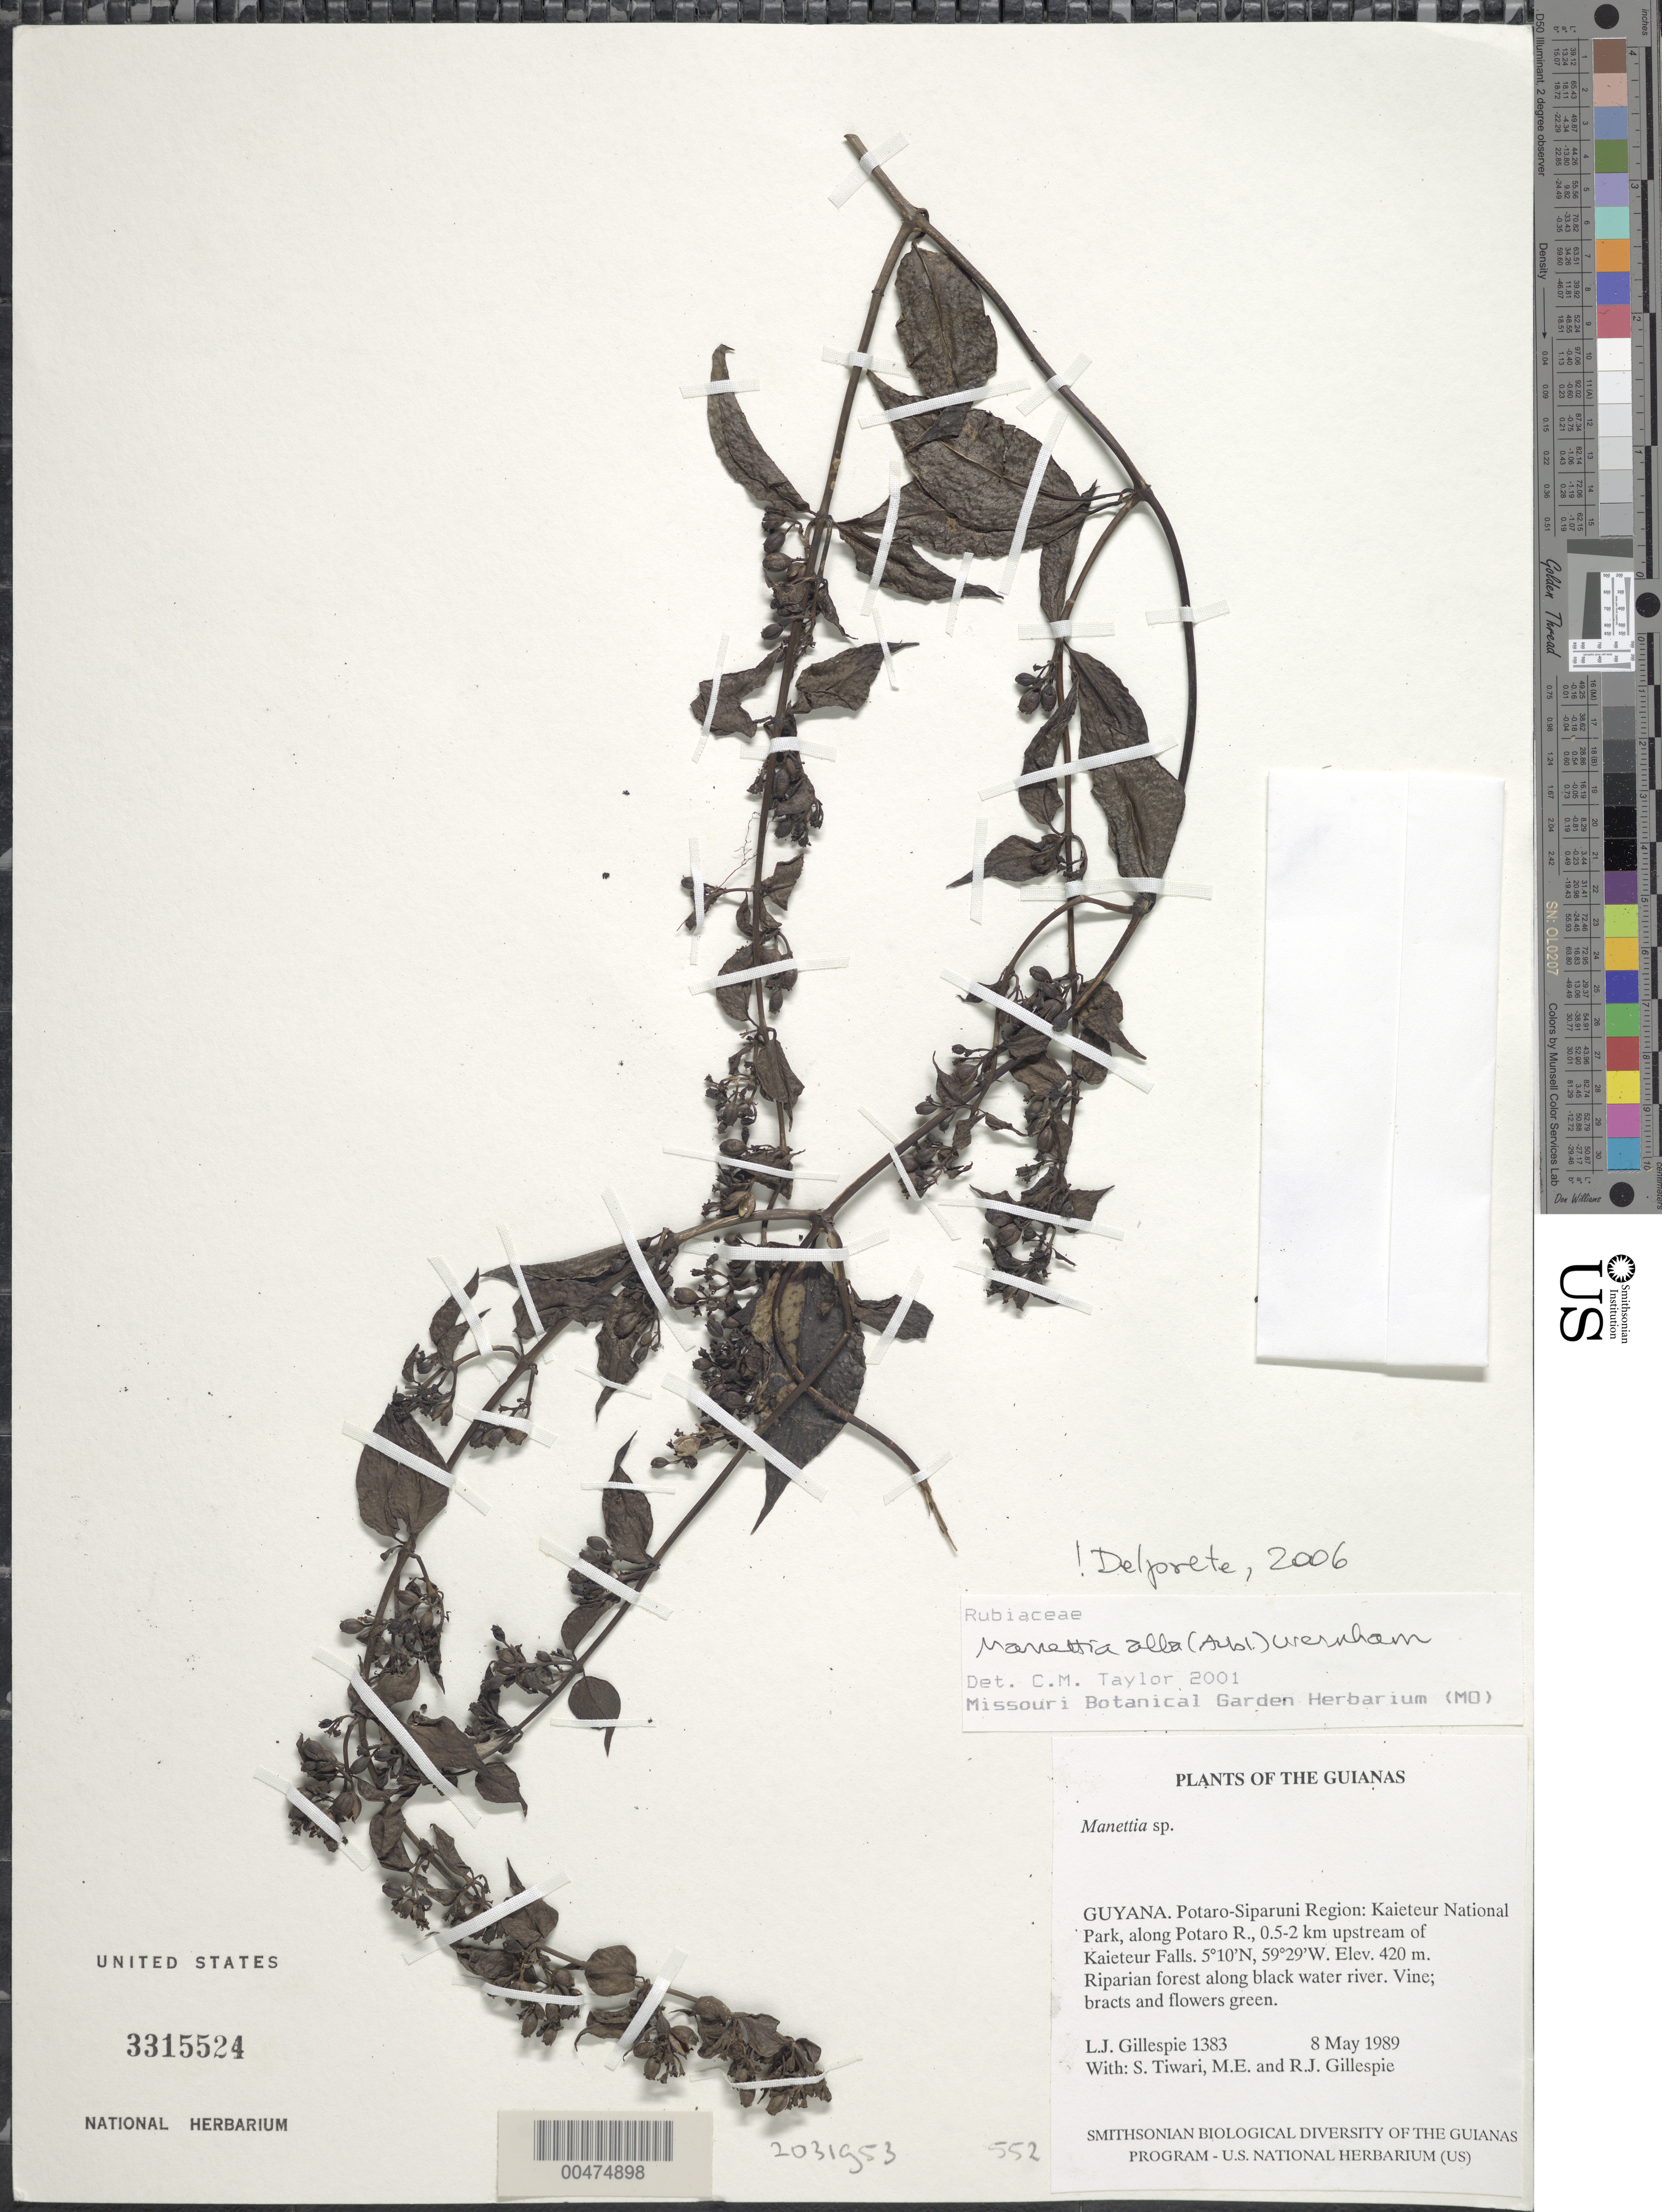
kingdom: Plantae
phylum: Tracheophyta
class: Magnoliopsida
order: Gentianales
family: Rubiaceae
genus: Manettia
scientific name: Manettia alba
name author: (Aubl.) Wernham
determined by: Delprete, P. G., Herb. de Guyane Cay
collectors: L. J. Gillespie, S. Tiwari, M. Gillespie & R. Gillespie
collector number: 1383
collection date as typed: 8 May 1989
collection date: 1989-05-08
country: Guyana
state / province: Potaro-Siparuni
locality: Kaieteur National Park, along Potaro R., 0.5-2 km upstream of Kaieteur Falls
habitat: Riparian forest along black water river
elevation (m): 420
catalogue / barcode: US 3315524